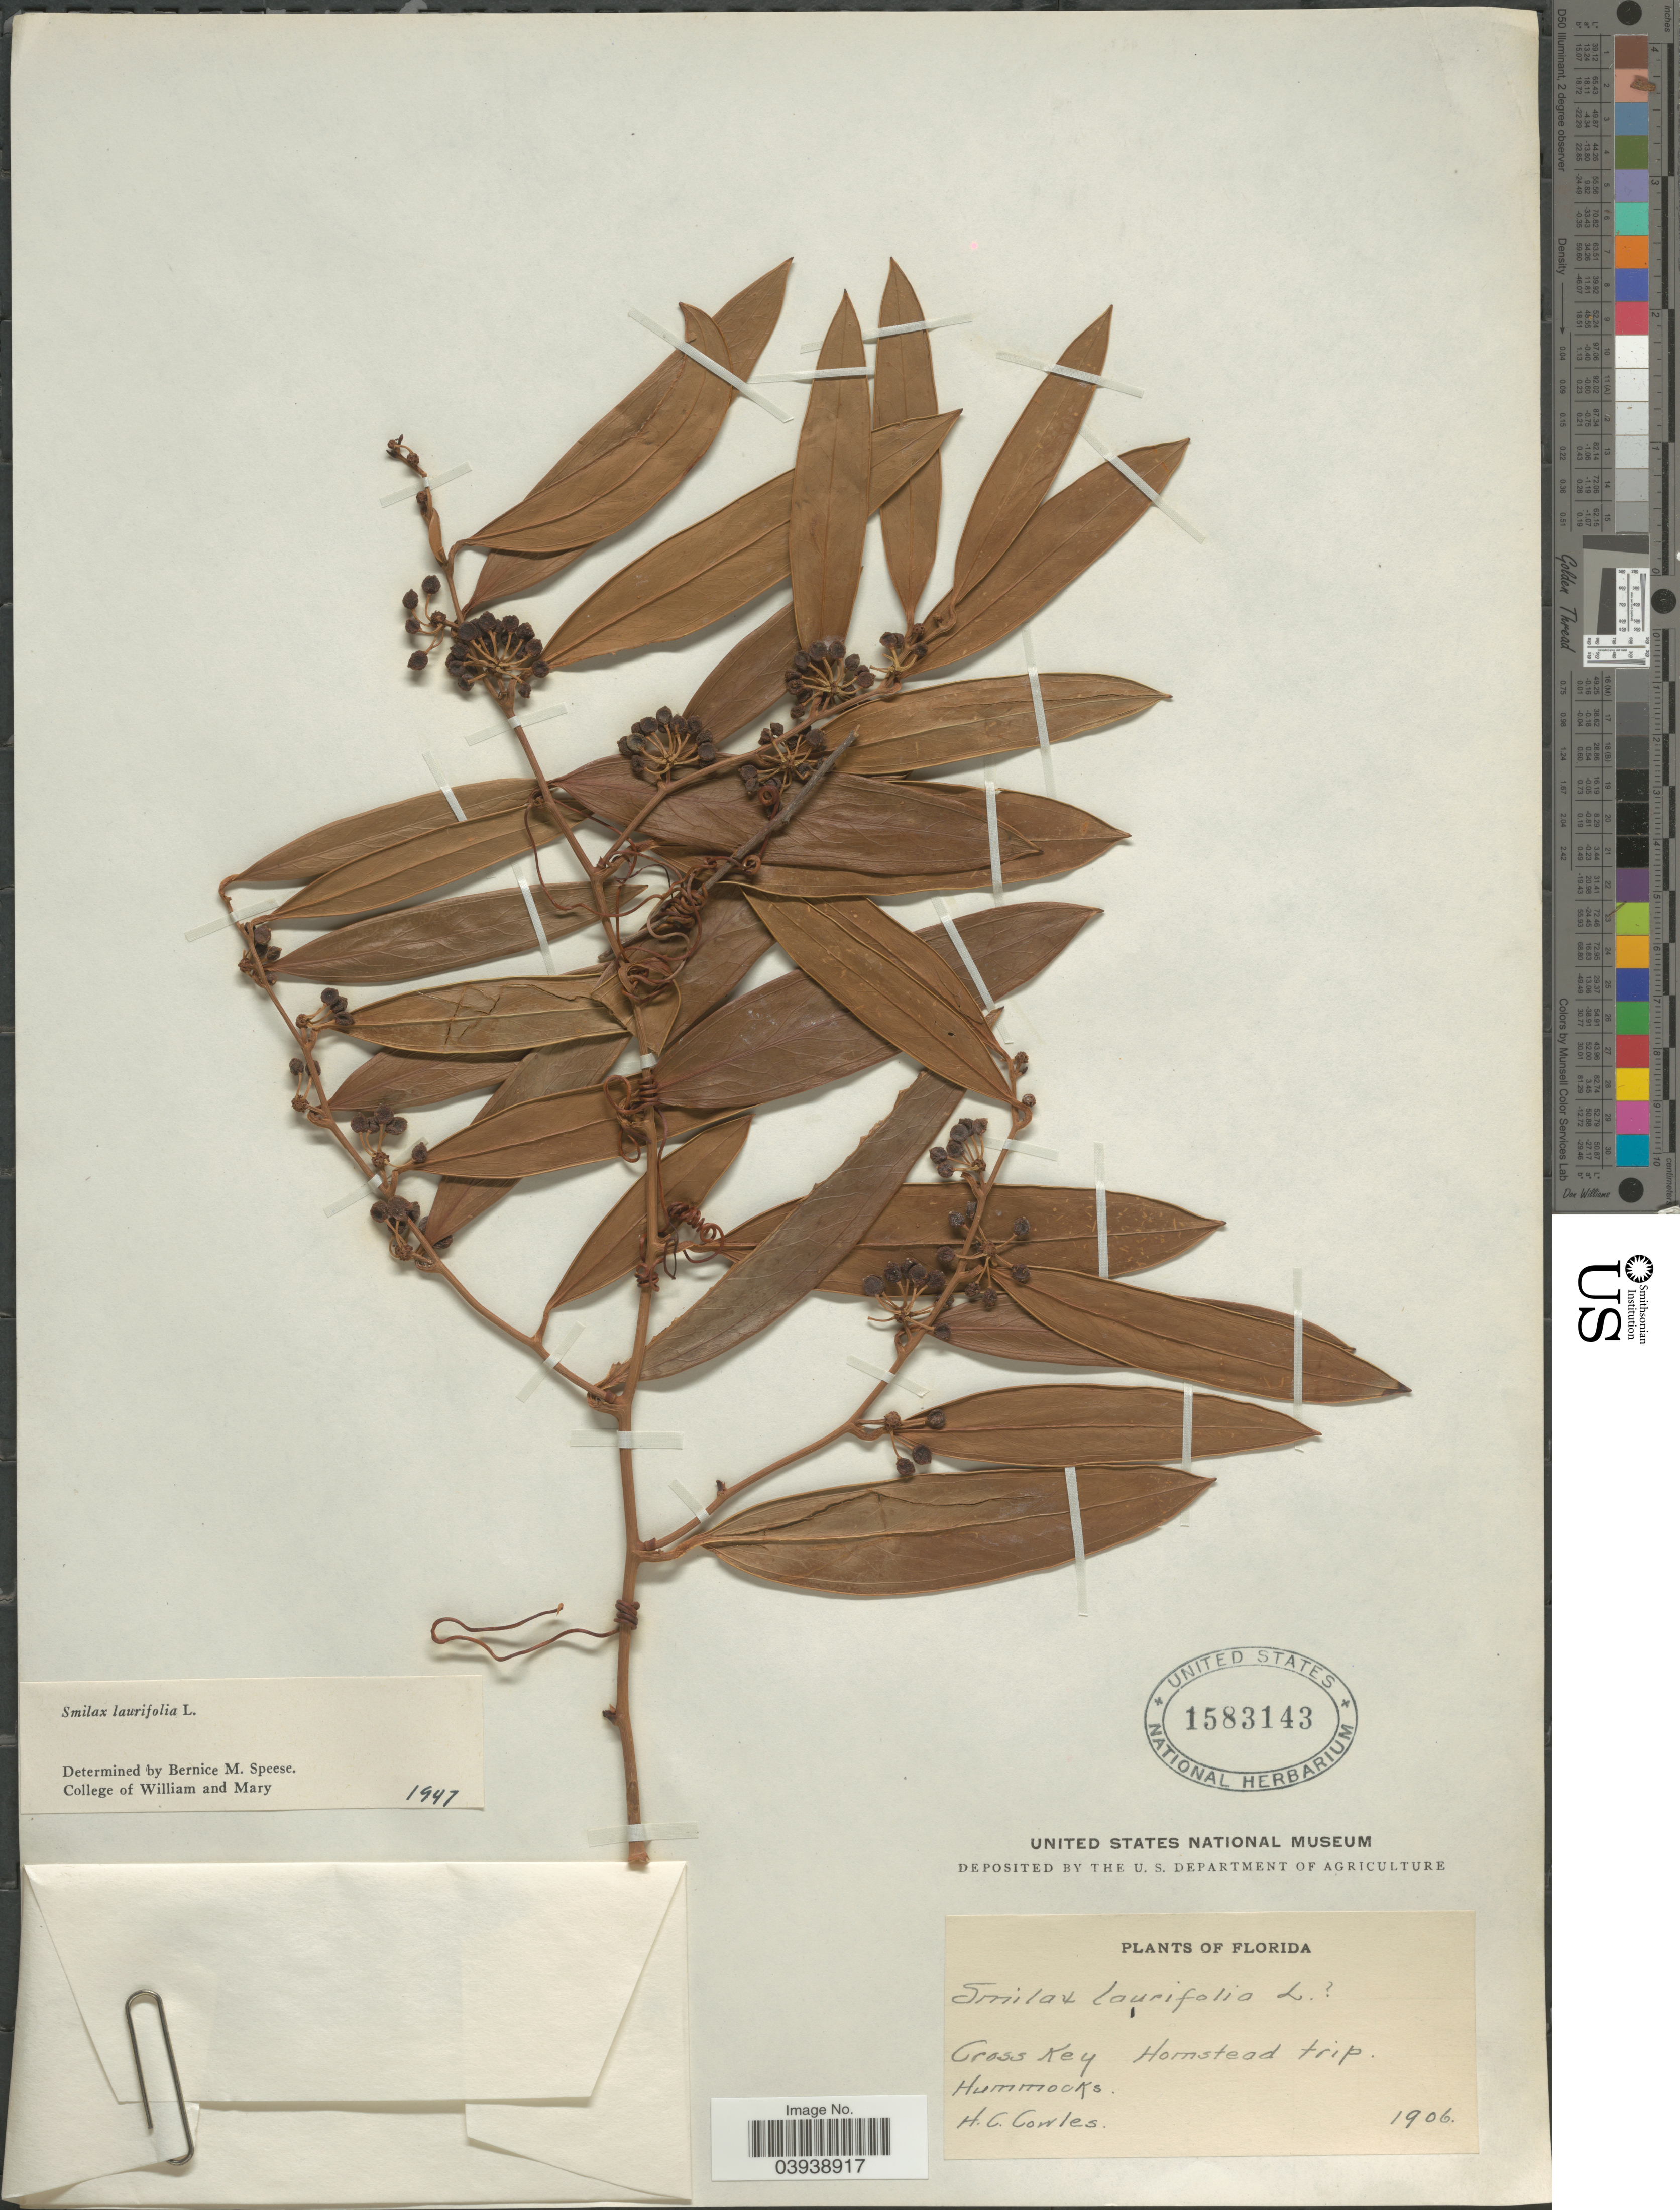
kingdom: Plantae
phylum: Tracheophyta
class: Liliopsida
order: Liliales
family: Smilacaceae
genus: Smilax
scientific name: Smilax laurifolia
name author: L.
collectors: H. Cowles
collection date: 1906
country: United States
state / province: Florida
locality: Cros Key. Hornstead trip. Hummocks.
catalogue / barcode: US 1583143